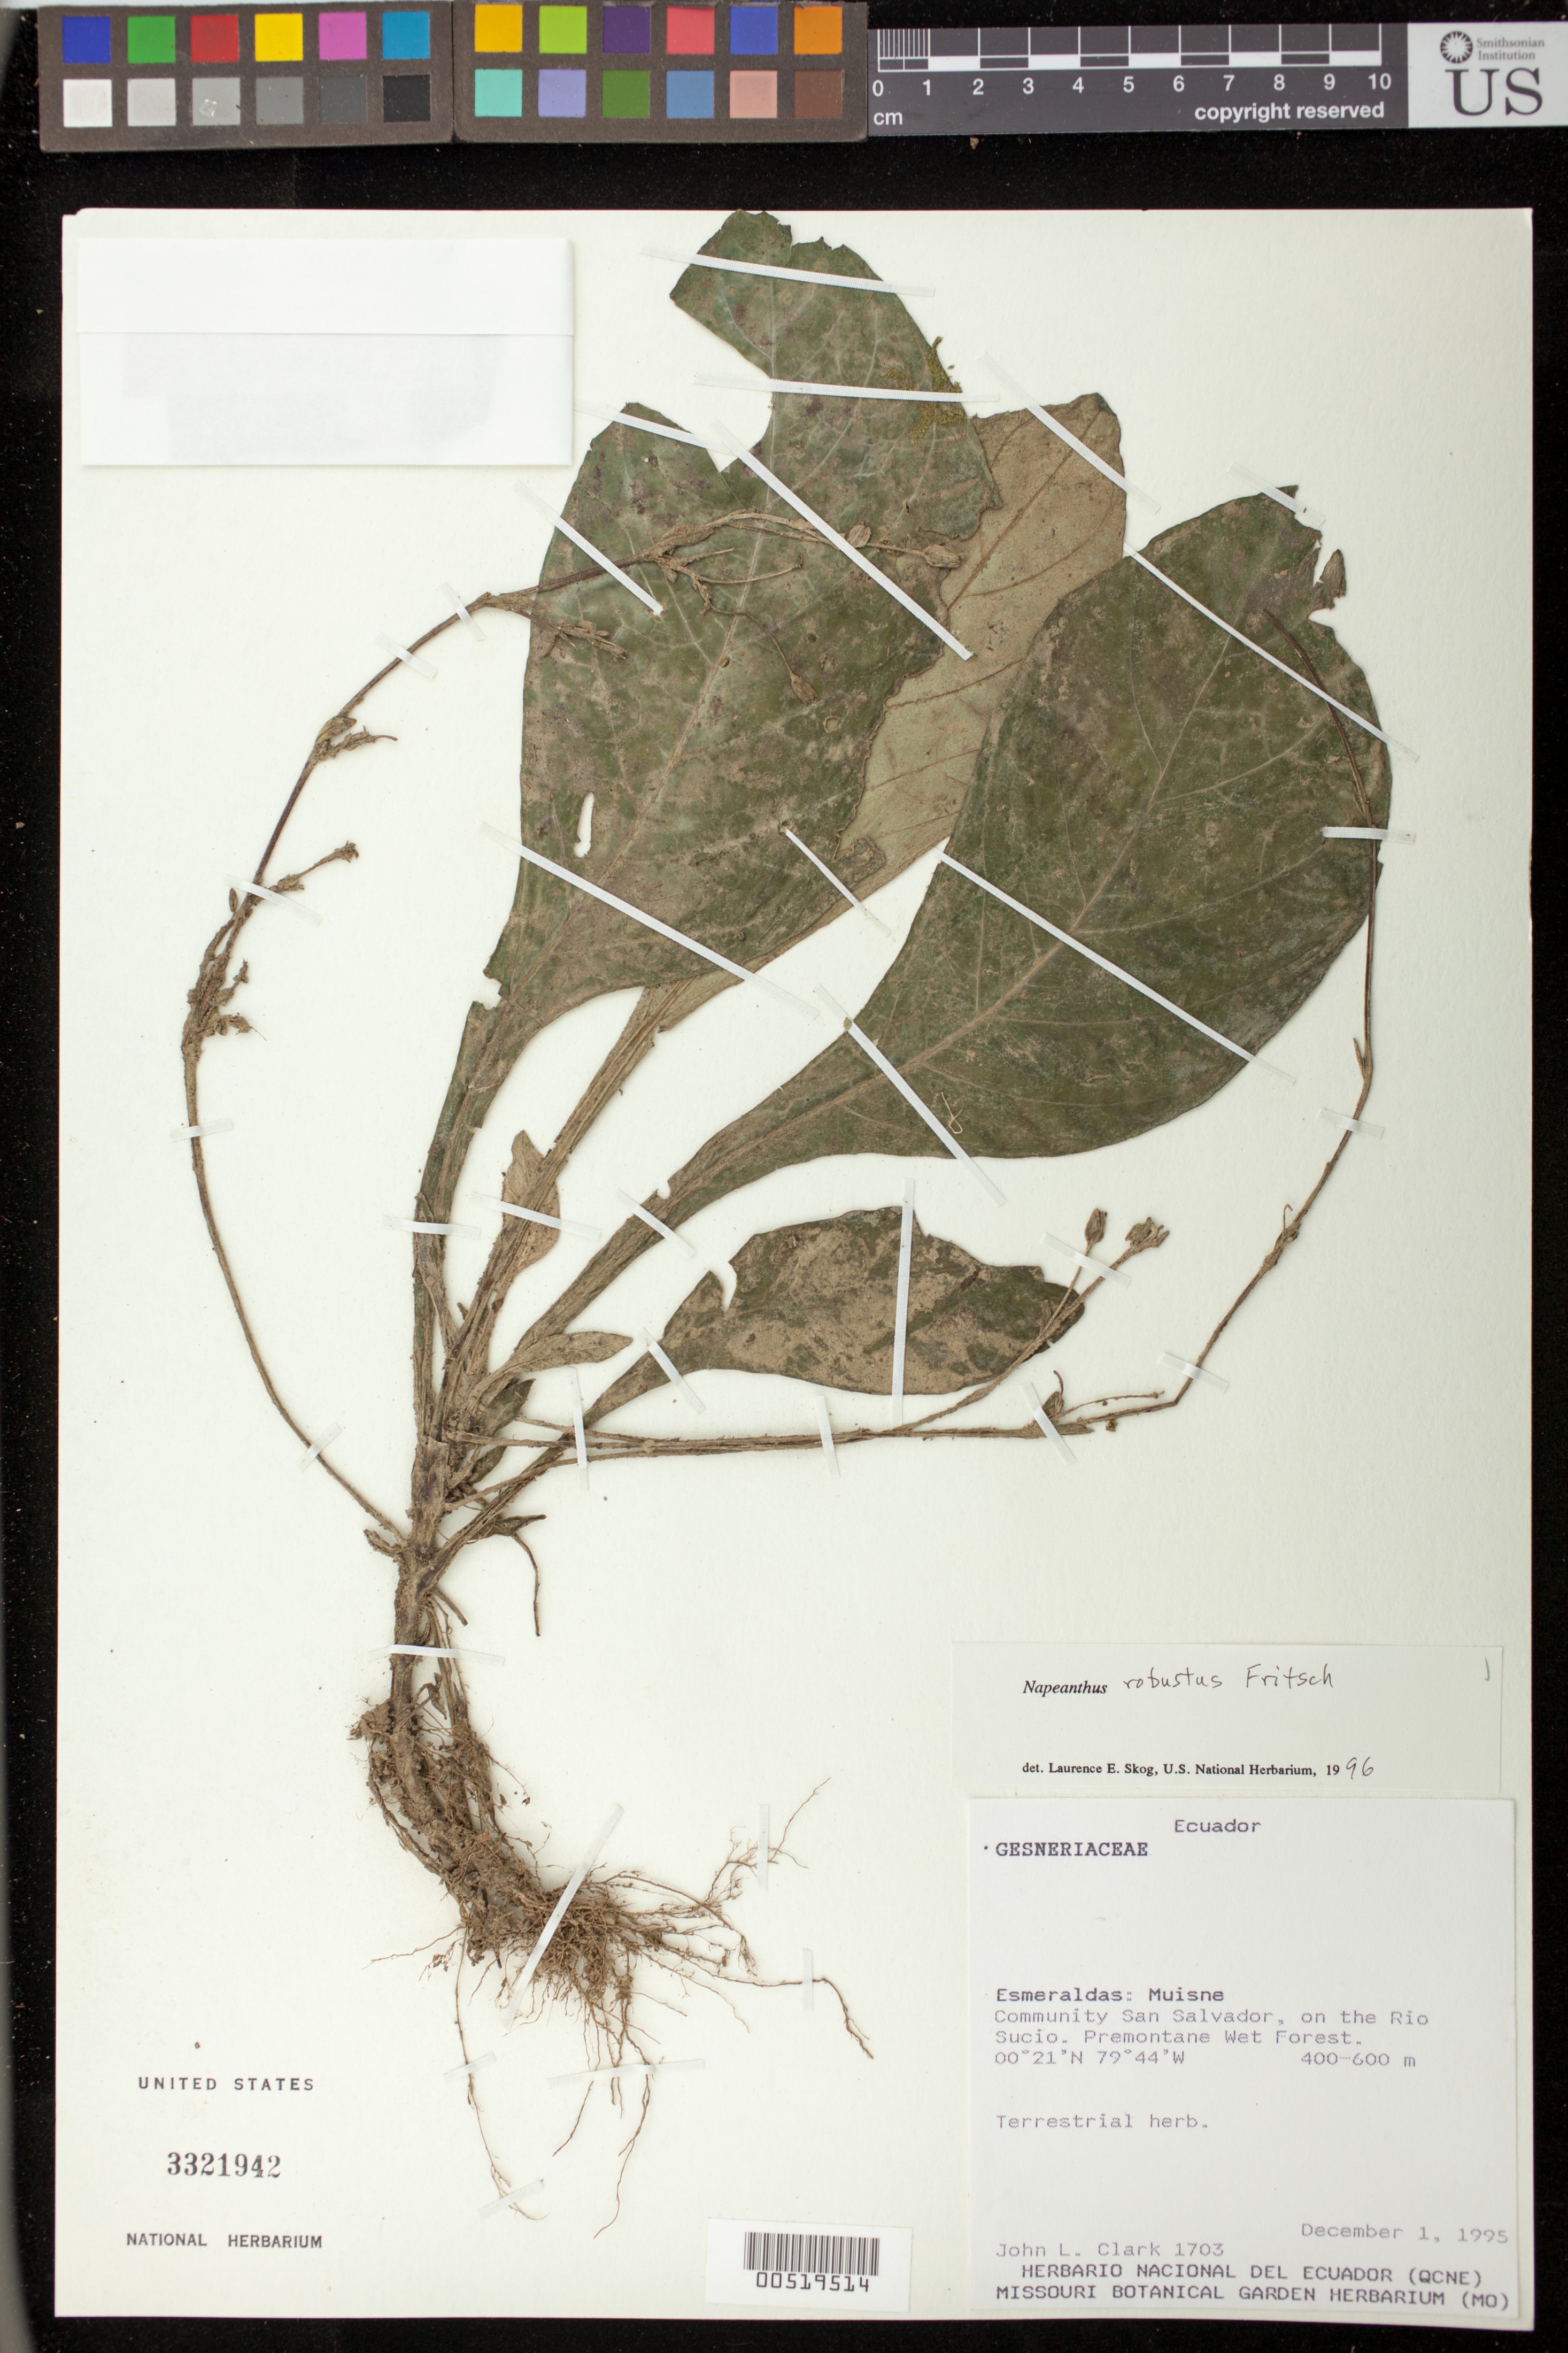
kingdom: Plantae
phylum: Tracheophyta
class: Magnoliopsida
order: Lamiales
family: Gesneriaceae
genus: Napeanthus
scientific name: Napeanthus robustus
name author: Fritsch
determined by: Skog, Laurence E.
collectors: J. L. Clark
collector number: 1703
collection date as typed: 01 Dec 1995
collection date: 1995-12-01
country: Ecuador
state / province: Esmeraldas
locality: Muisne: community San Salvador, on the Rio Sucio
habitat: Premontane wet forest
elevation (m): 400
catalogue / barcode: US 3321942